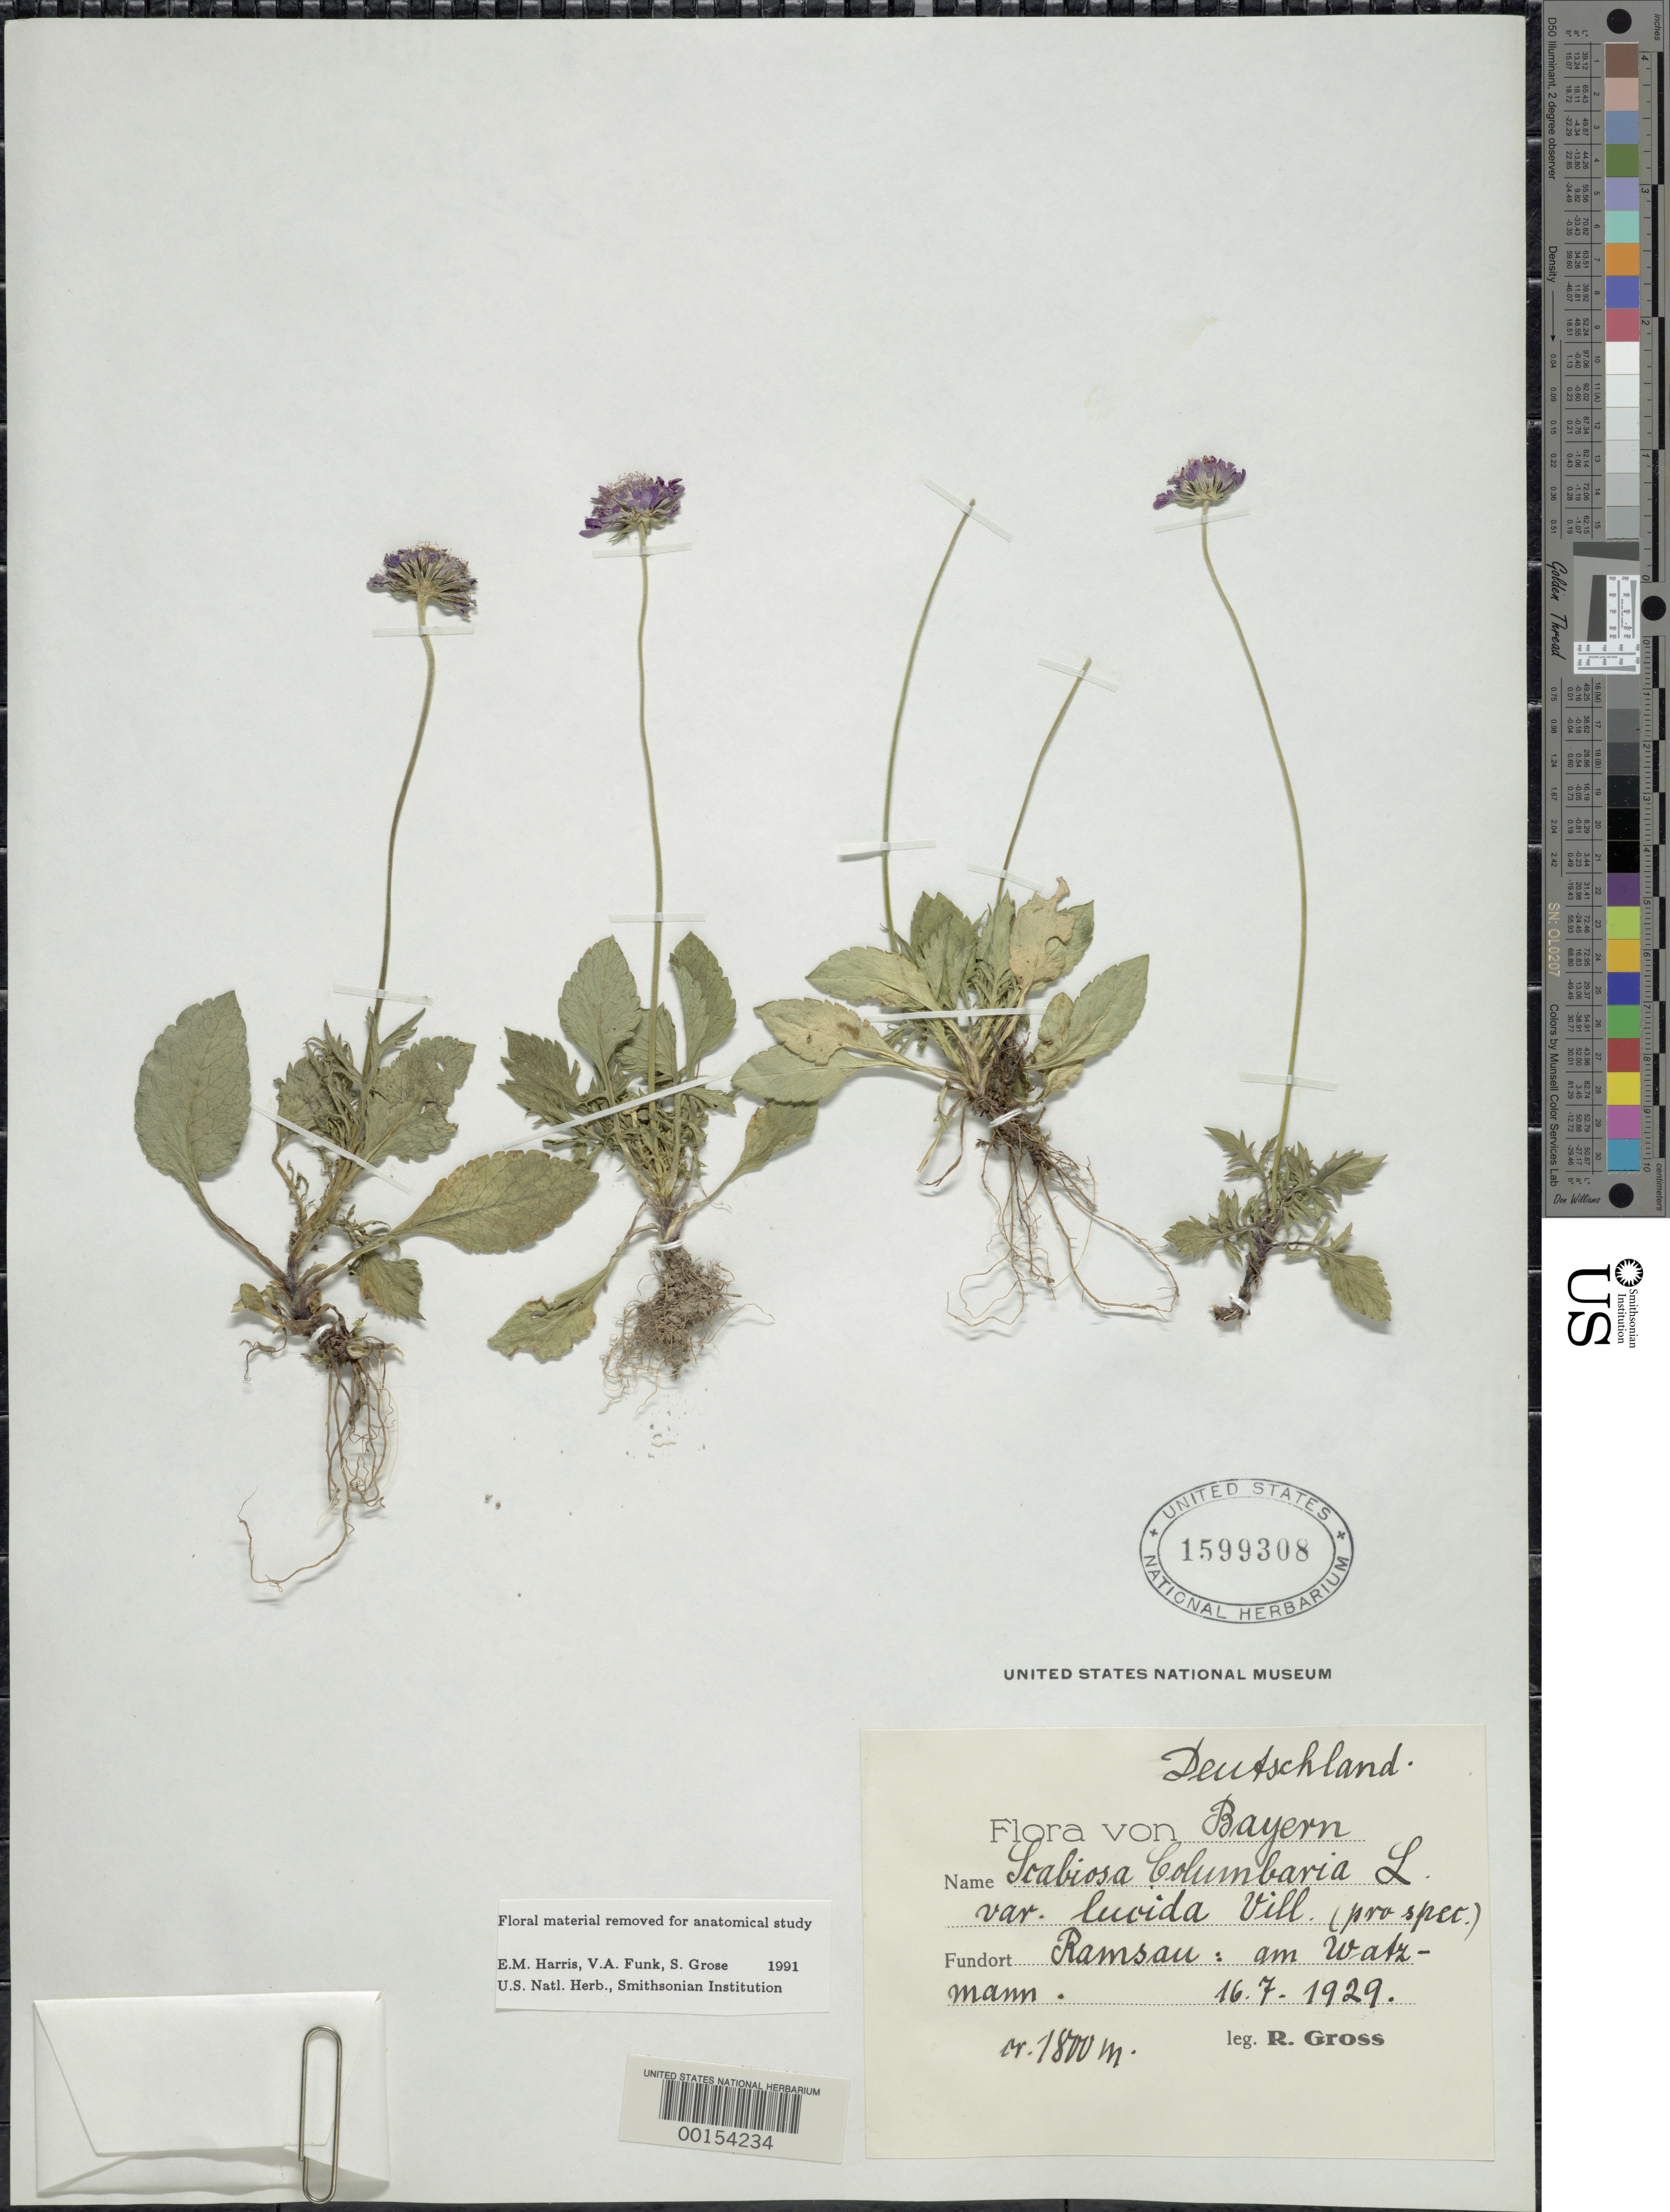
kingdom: Plantae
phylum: Tracheophyta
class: Magnoliopsida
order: Dipsacales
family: Caprifoliaceae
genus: Scabiosa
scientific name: Scabiosa columbaria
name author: L.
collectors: R. Gross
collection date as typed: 16 Jul 1929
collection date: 1929-07-16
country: Germany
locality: Bayern, Ramsau, am Watzmann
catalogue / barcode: US 1599308